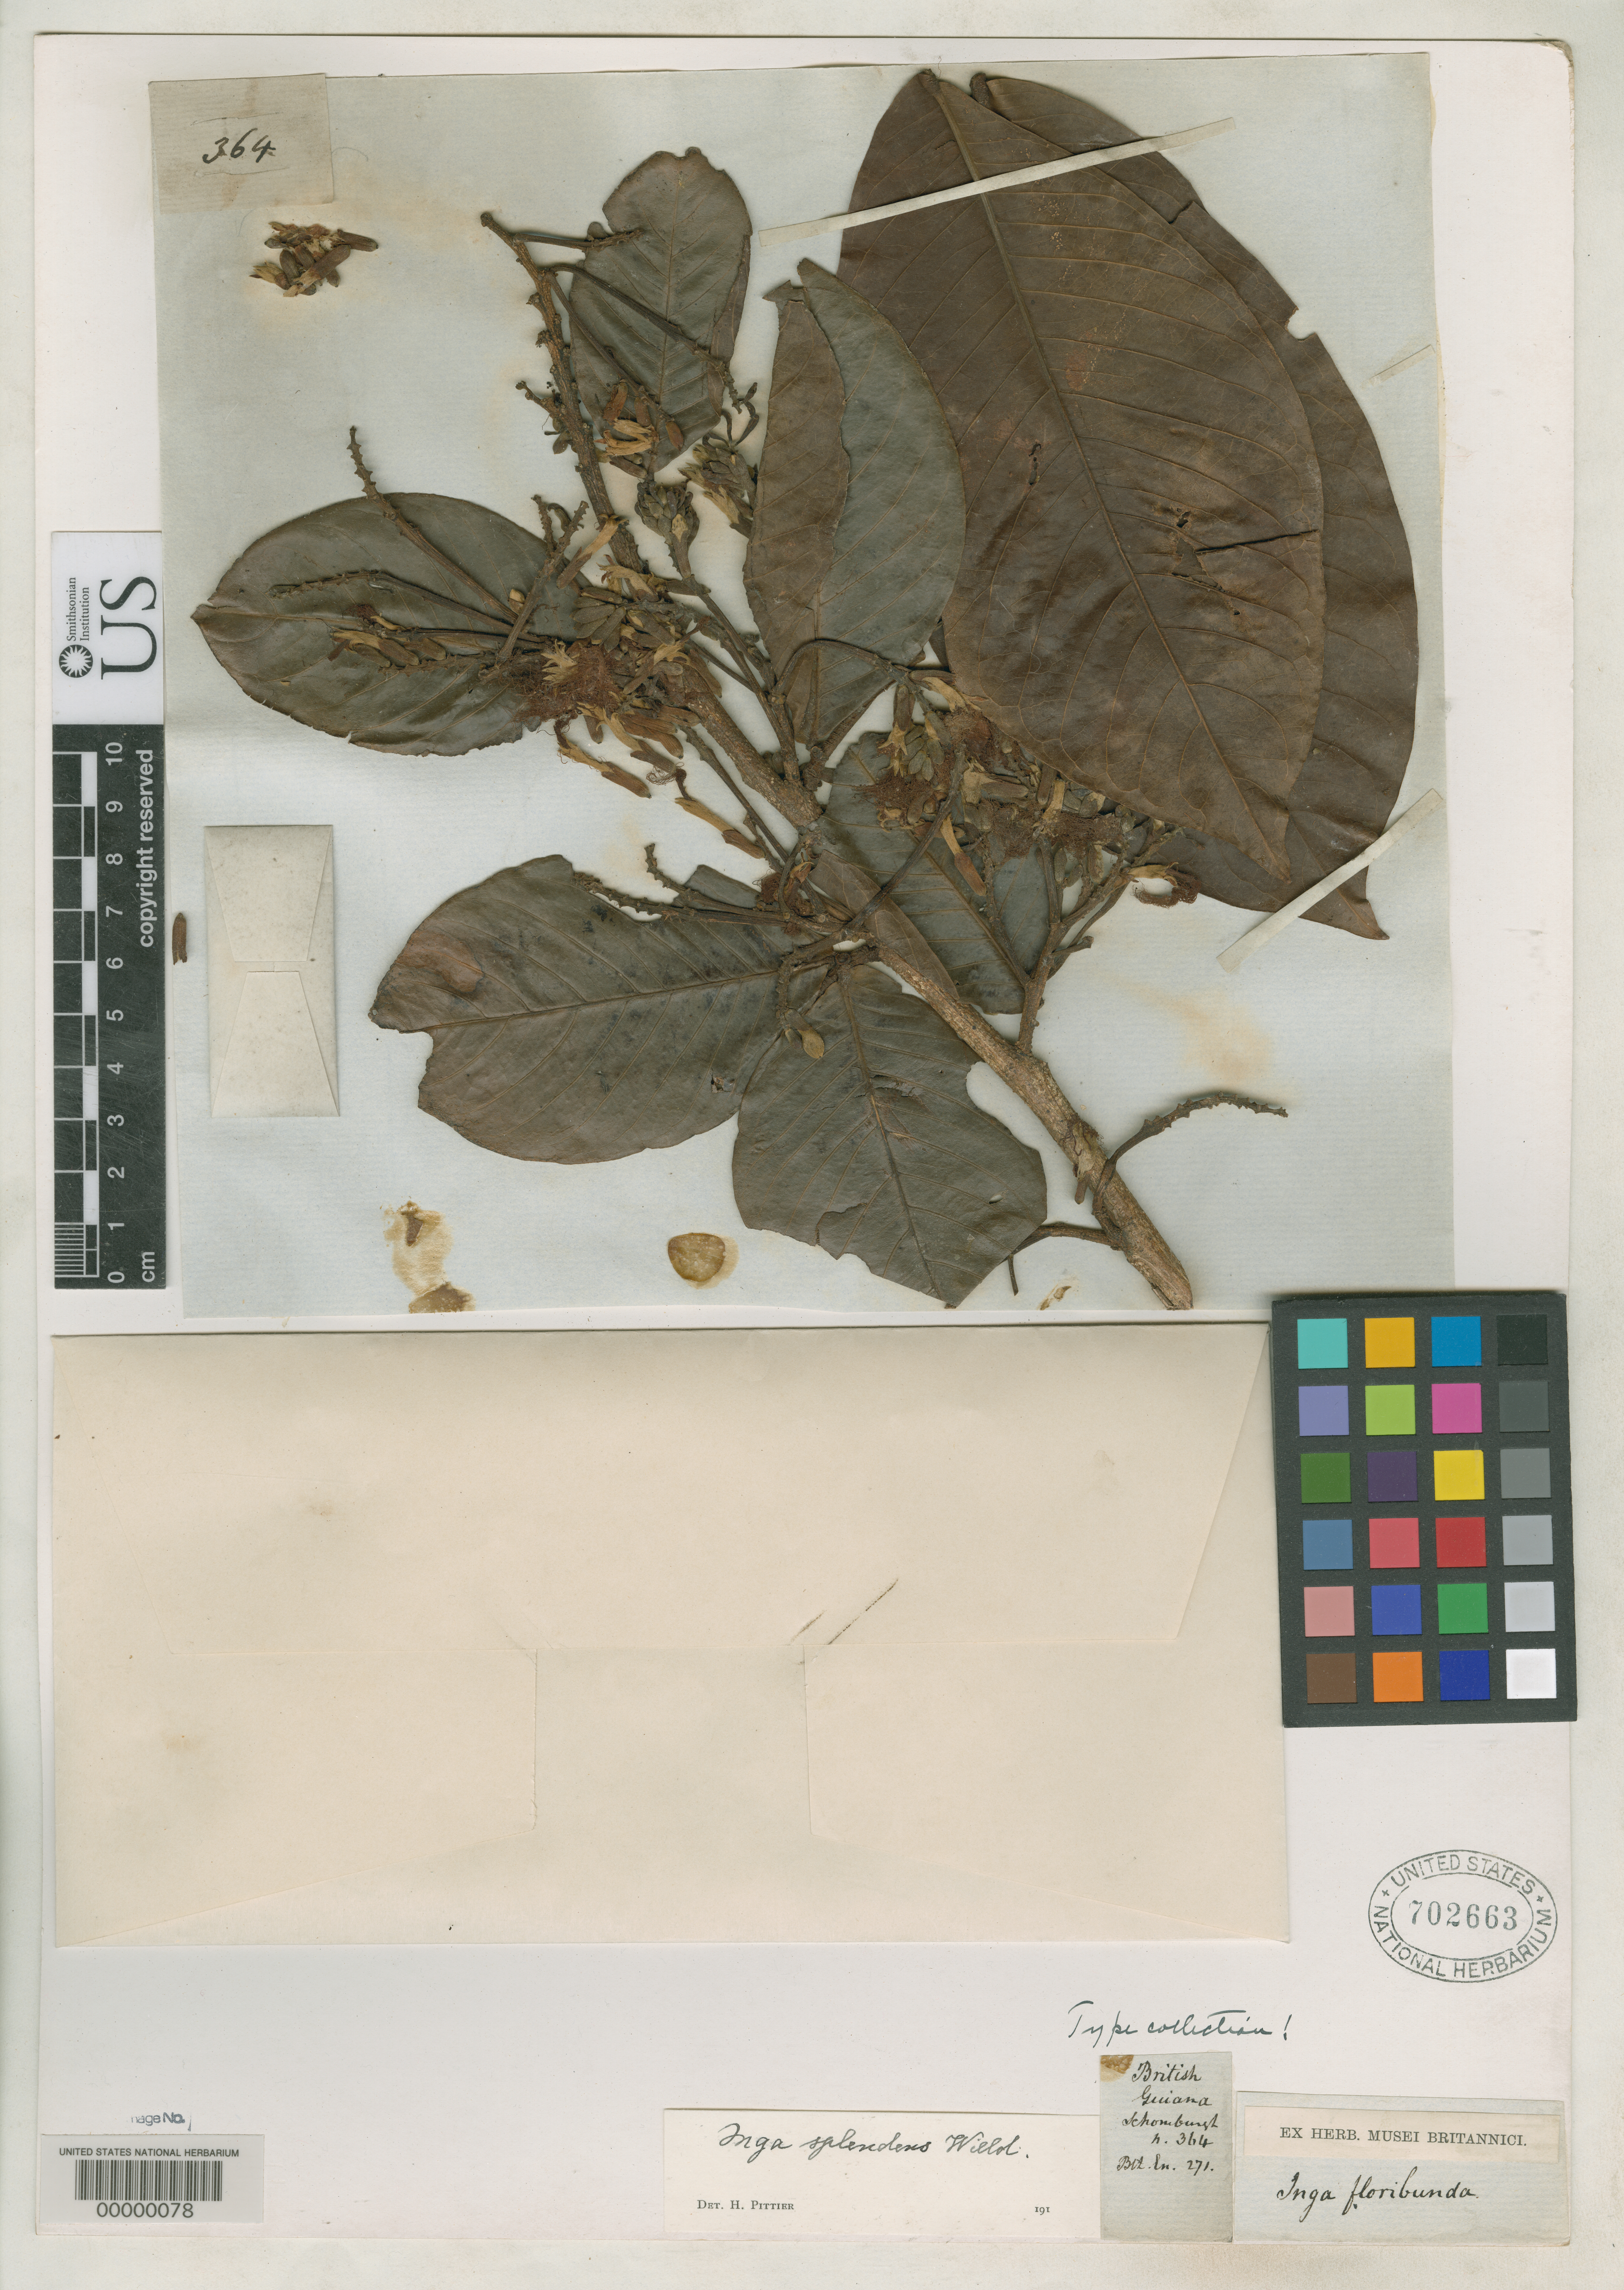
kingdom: Plantae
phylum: Tracheophyta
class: Magnoliopsida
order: Fabales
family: Fabaceae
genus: Inga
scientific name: Inga floribunda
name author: Benth.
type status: Isotype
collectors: R. H. Schomburgk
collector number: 364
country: Guyana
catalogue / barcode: US 702663